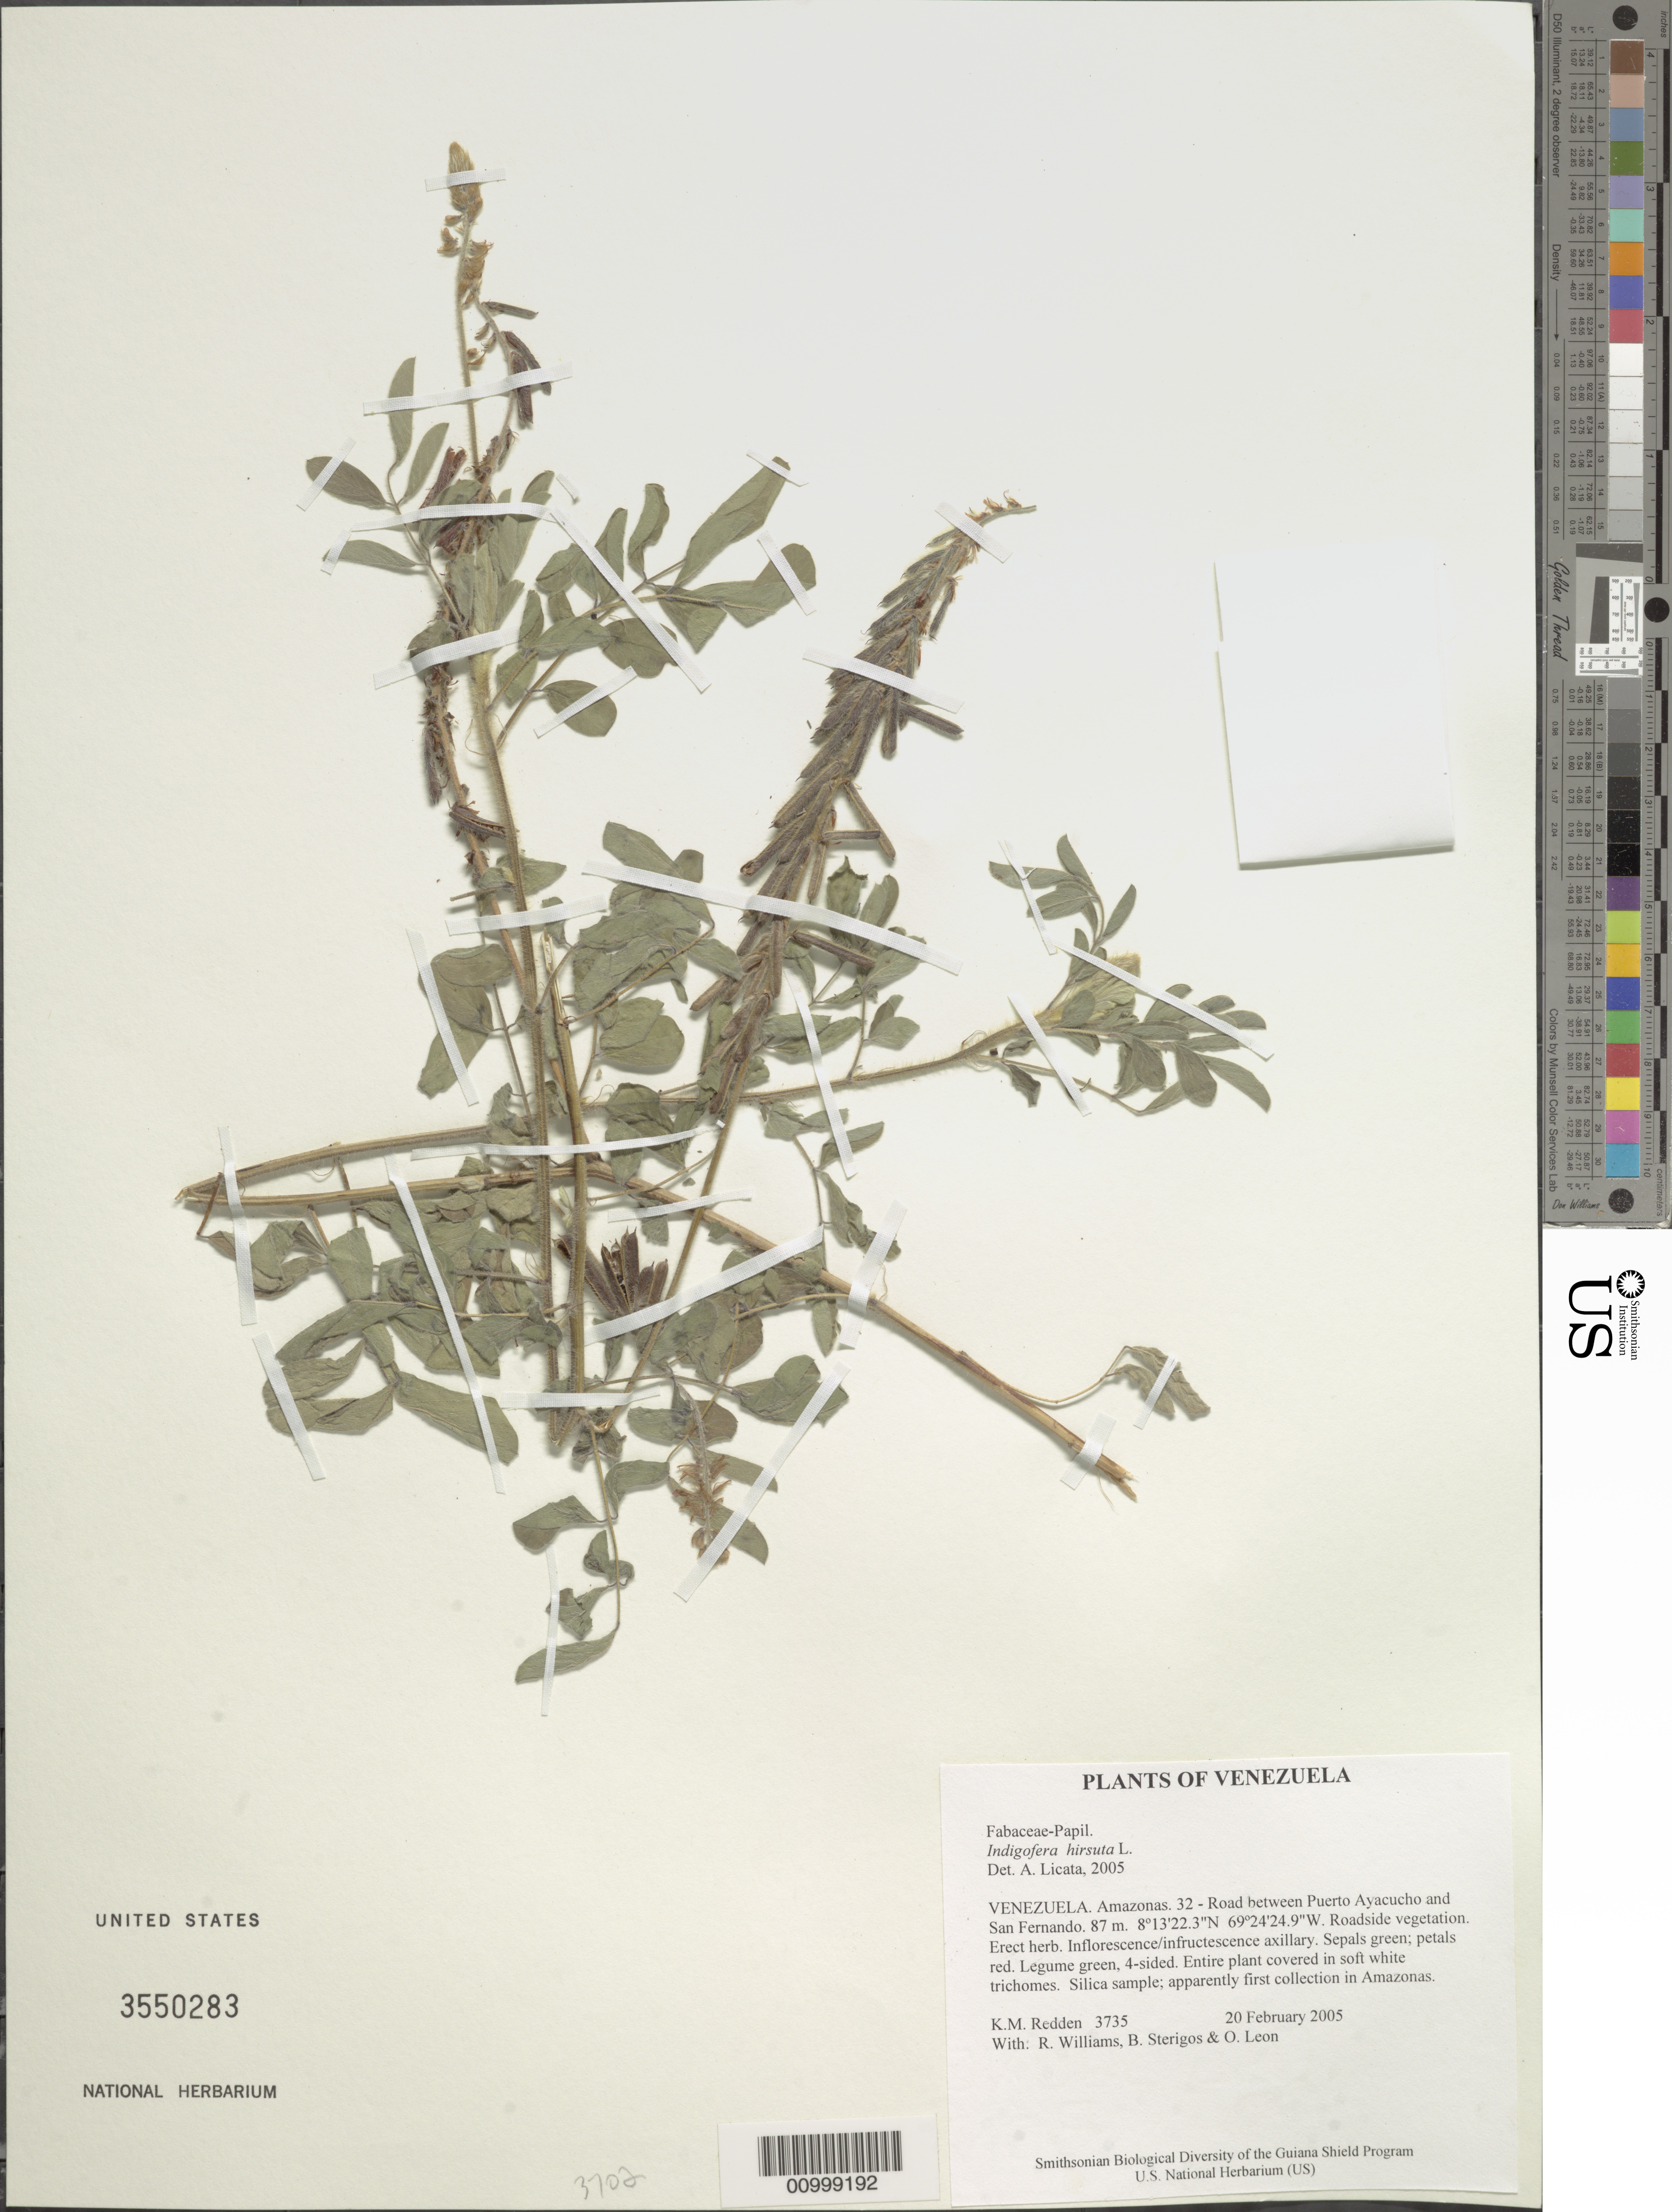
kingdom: Plantae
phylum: Tracheophyta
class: Magnoliopsida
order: Fabales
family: Fabaceae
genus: Indigofera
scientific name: Indigofera hirsuta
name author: L.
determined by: Licata, A., (PORT), Univ. Nac. Exp. de los Llanos Ezequiel Zamora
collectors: K. M. Redden, R. Williams, B. G. Stergios & O. León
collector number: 3735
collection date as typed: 20 February 2005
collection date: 2005-02-20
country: Venezuela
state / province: Amazonas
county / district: Atures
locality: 32 - Road between Puerto Ayacucho and San Fernando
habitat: Roadside vegetation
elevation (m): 87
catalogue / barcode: US 3550283